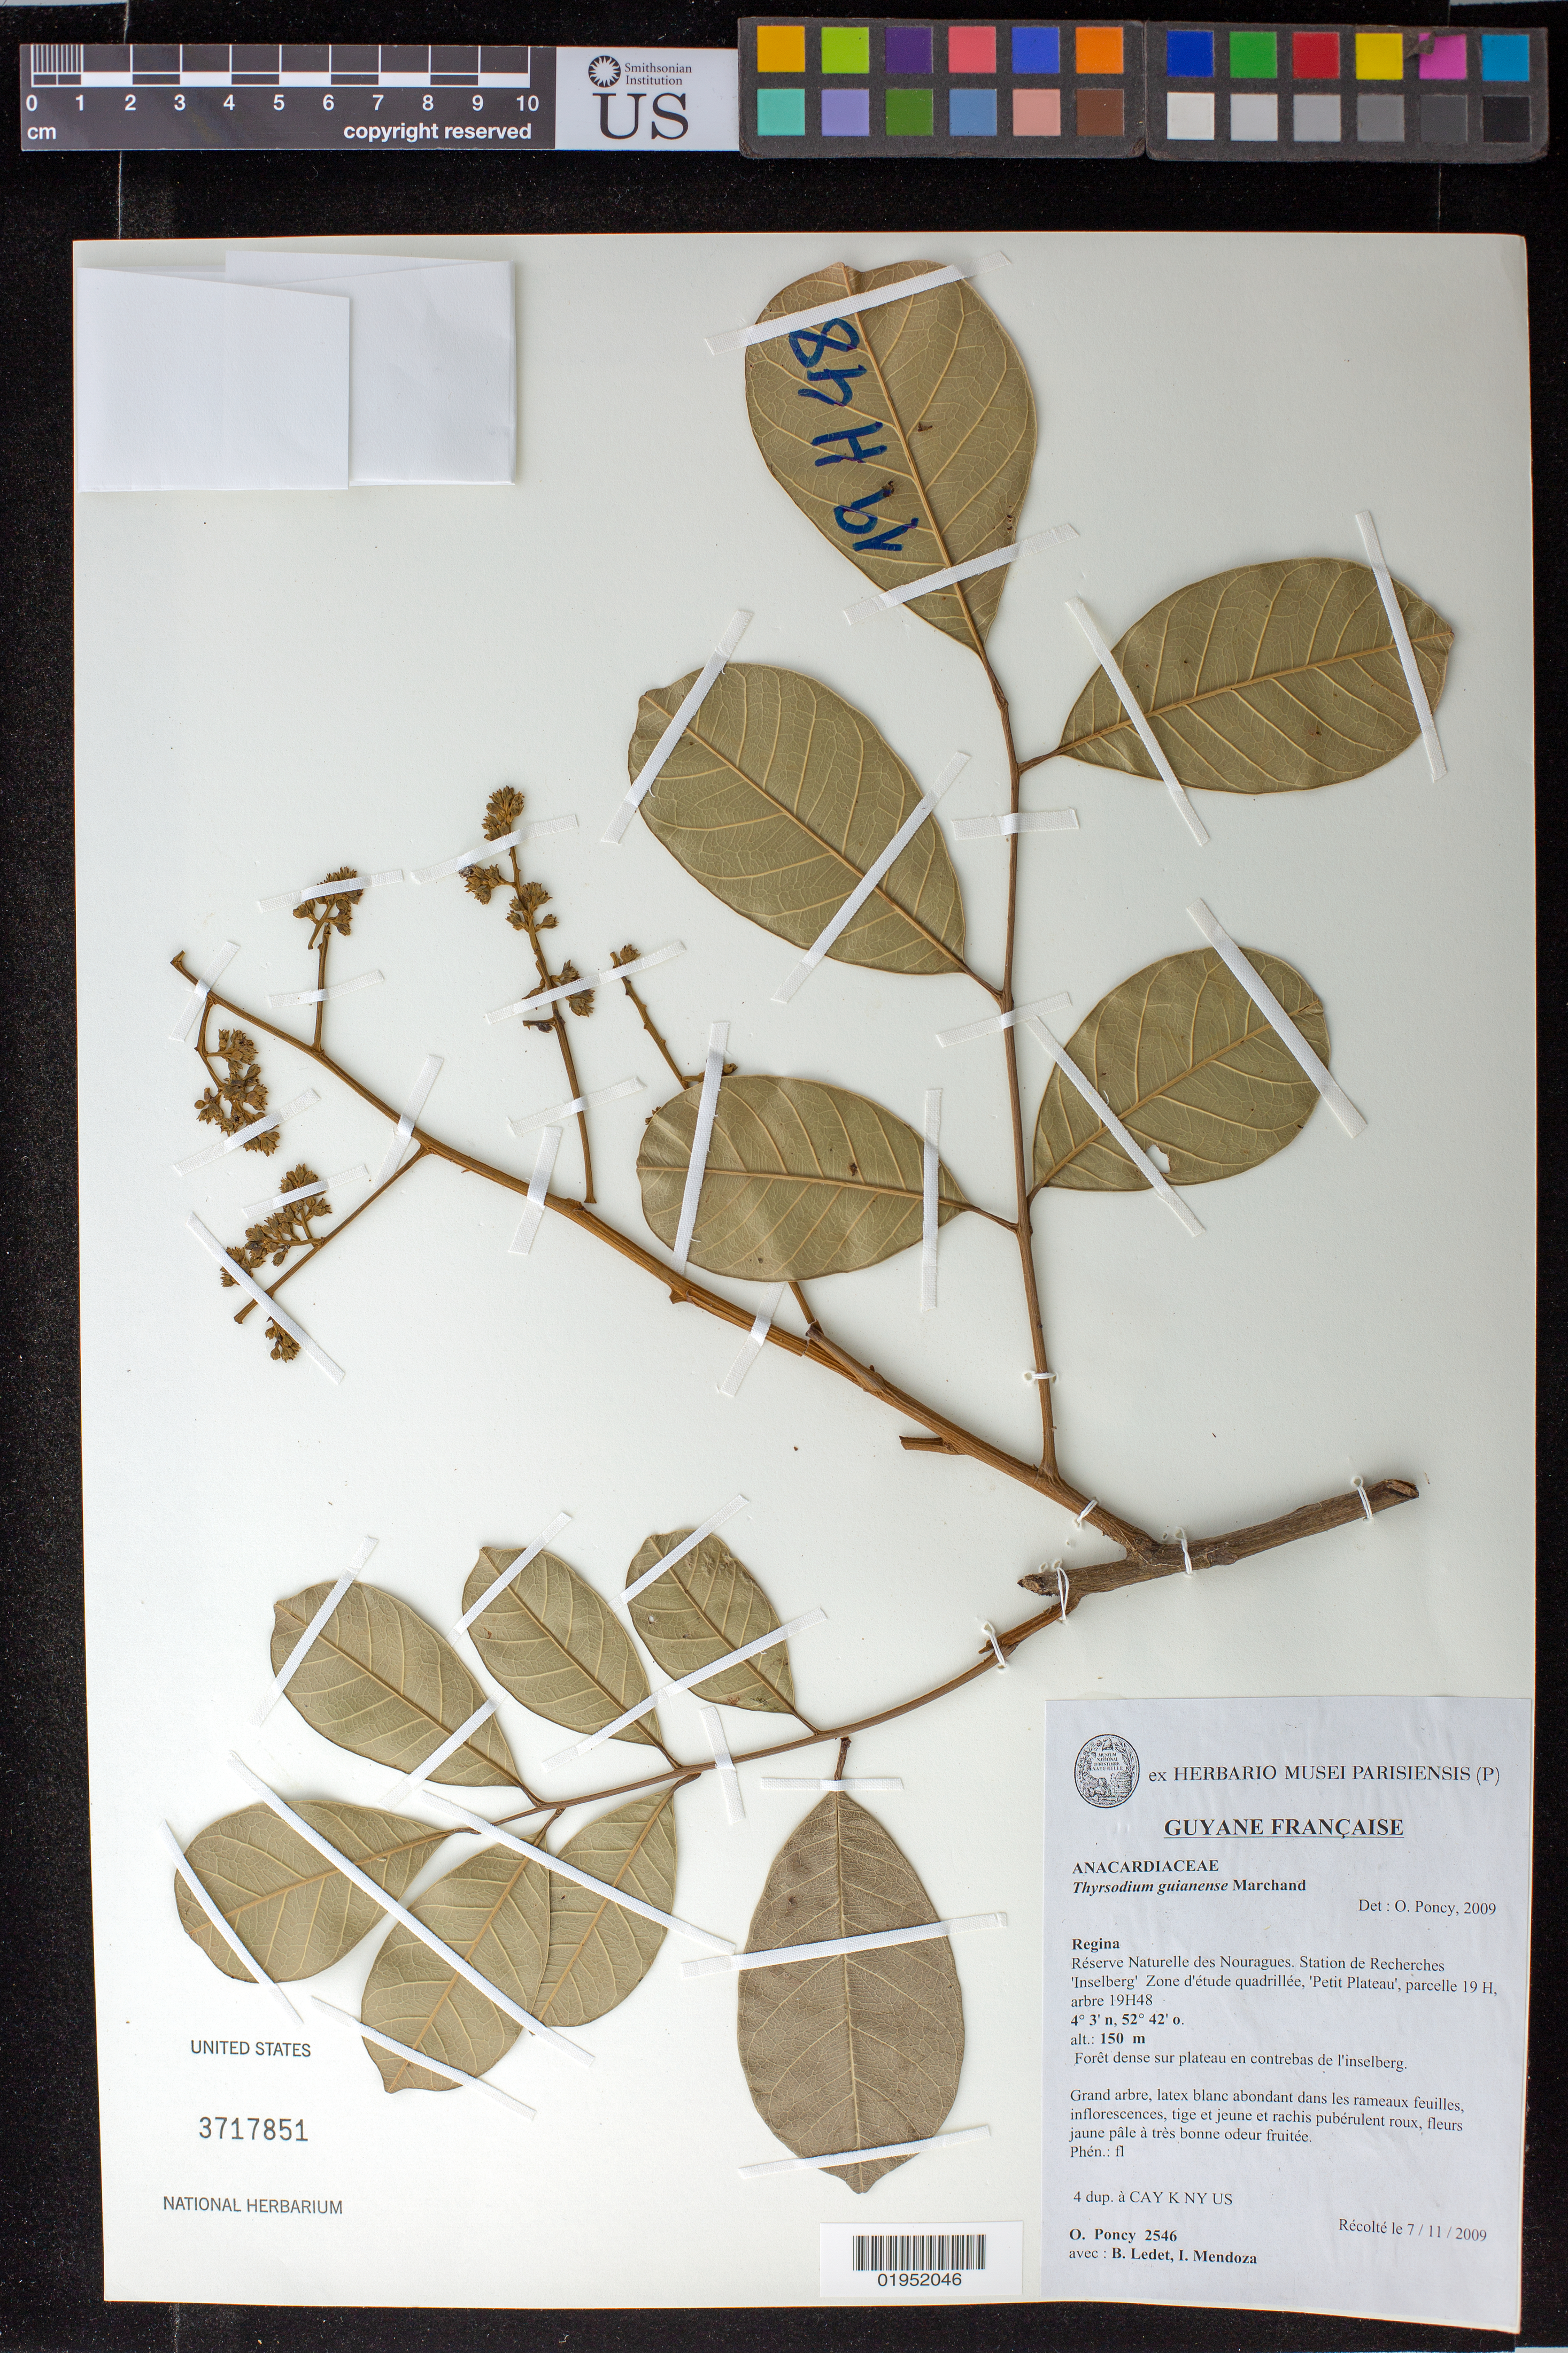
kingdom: Plantae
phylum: Tracheophyta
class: Magnoliopsida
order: Sapindales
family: Anacardiaceae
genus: Thyrsodium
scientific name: Thyrsodium guianense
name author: Sagot ex Marchand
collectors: O. Poncy, B. Ledet & I. Mendoza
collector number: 2546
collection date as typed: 7 Nov 2004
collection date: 2004-11-07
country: French Guiana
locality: Regina. Réserve Naturelle des Nouragues - Station de Recherches "Inselberg", Zone d'etude quadrillee, 'Petit Plateau', parcelle 20 I, arbre 20 I 28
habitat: Foret dense sur plateau en contrebas de l'inselberg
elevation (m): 150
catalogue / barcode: US 3717851